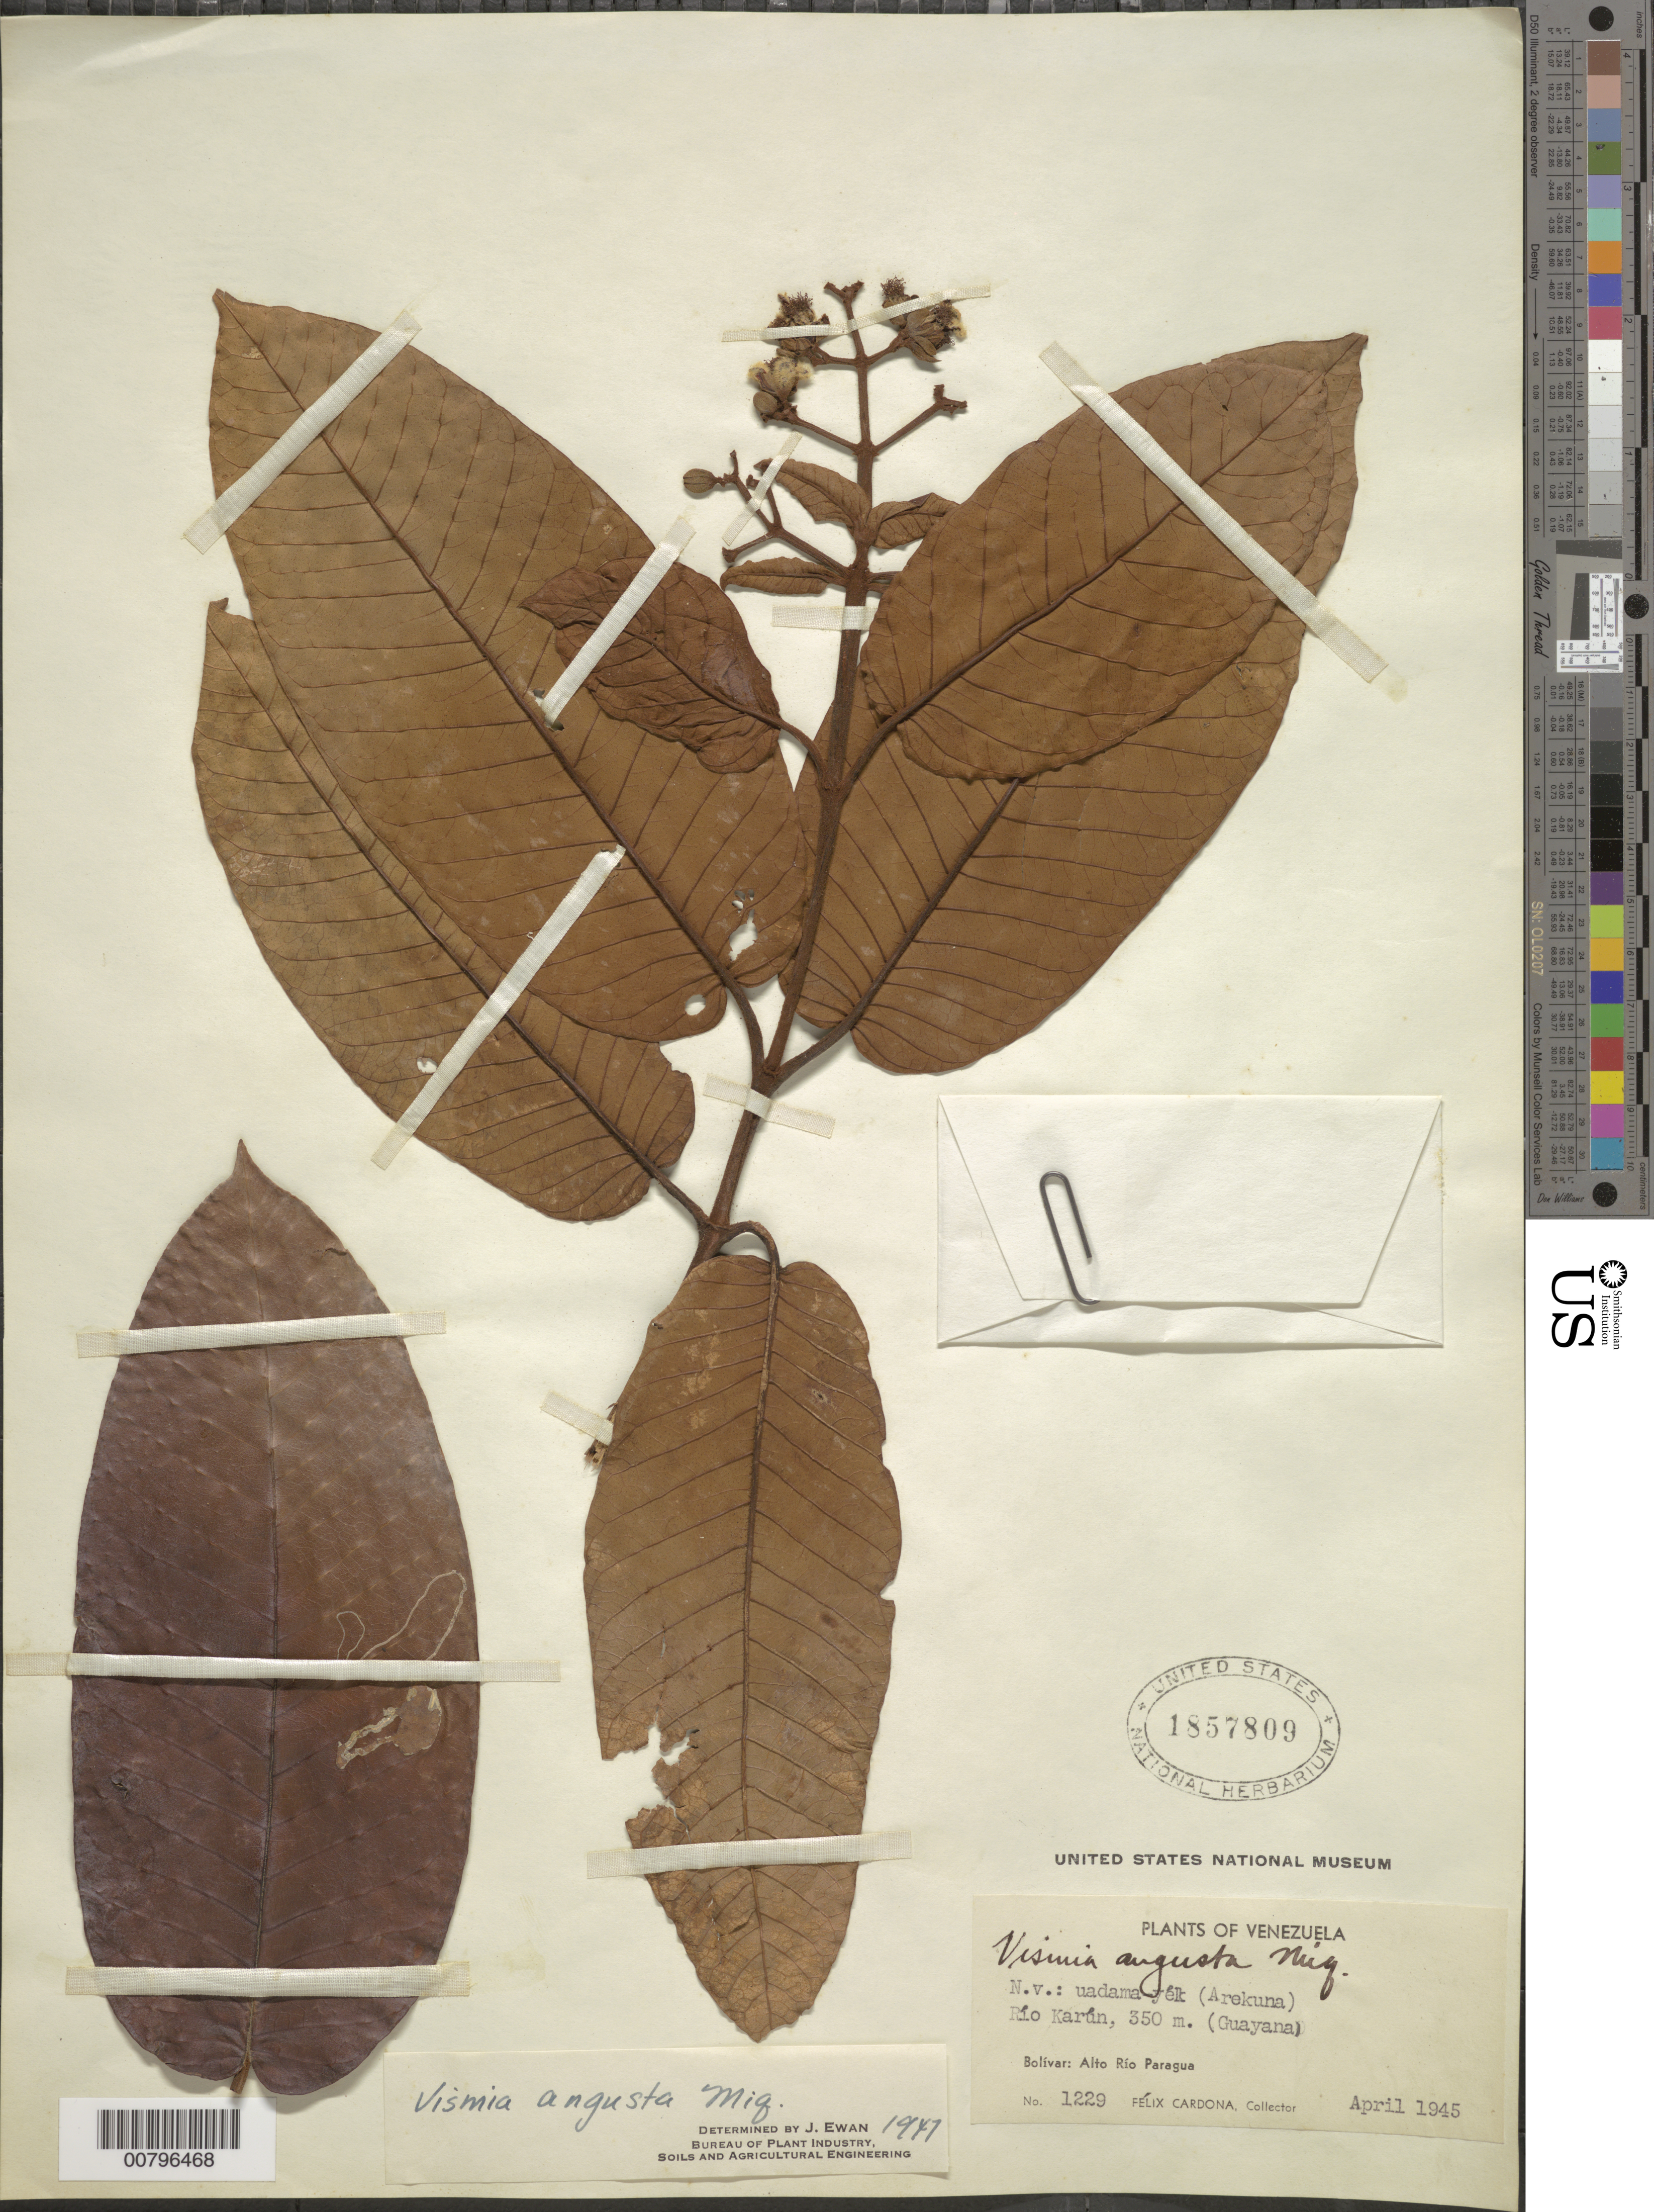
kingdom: Plantae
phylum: Tracheophyta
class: Magnoliopsida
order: Malpighiales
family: Hypericaceae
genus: Vismia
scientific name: Vismia macrophylla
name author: Kunth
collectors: F. Cardona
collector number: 1229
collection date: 1945-04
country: Venezuela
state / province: Bolivar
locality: Bolívar: Alto Río Paragua.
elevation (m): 350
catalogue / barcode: US 1857809